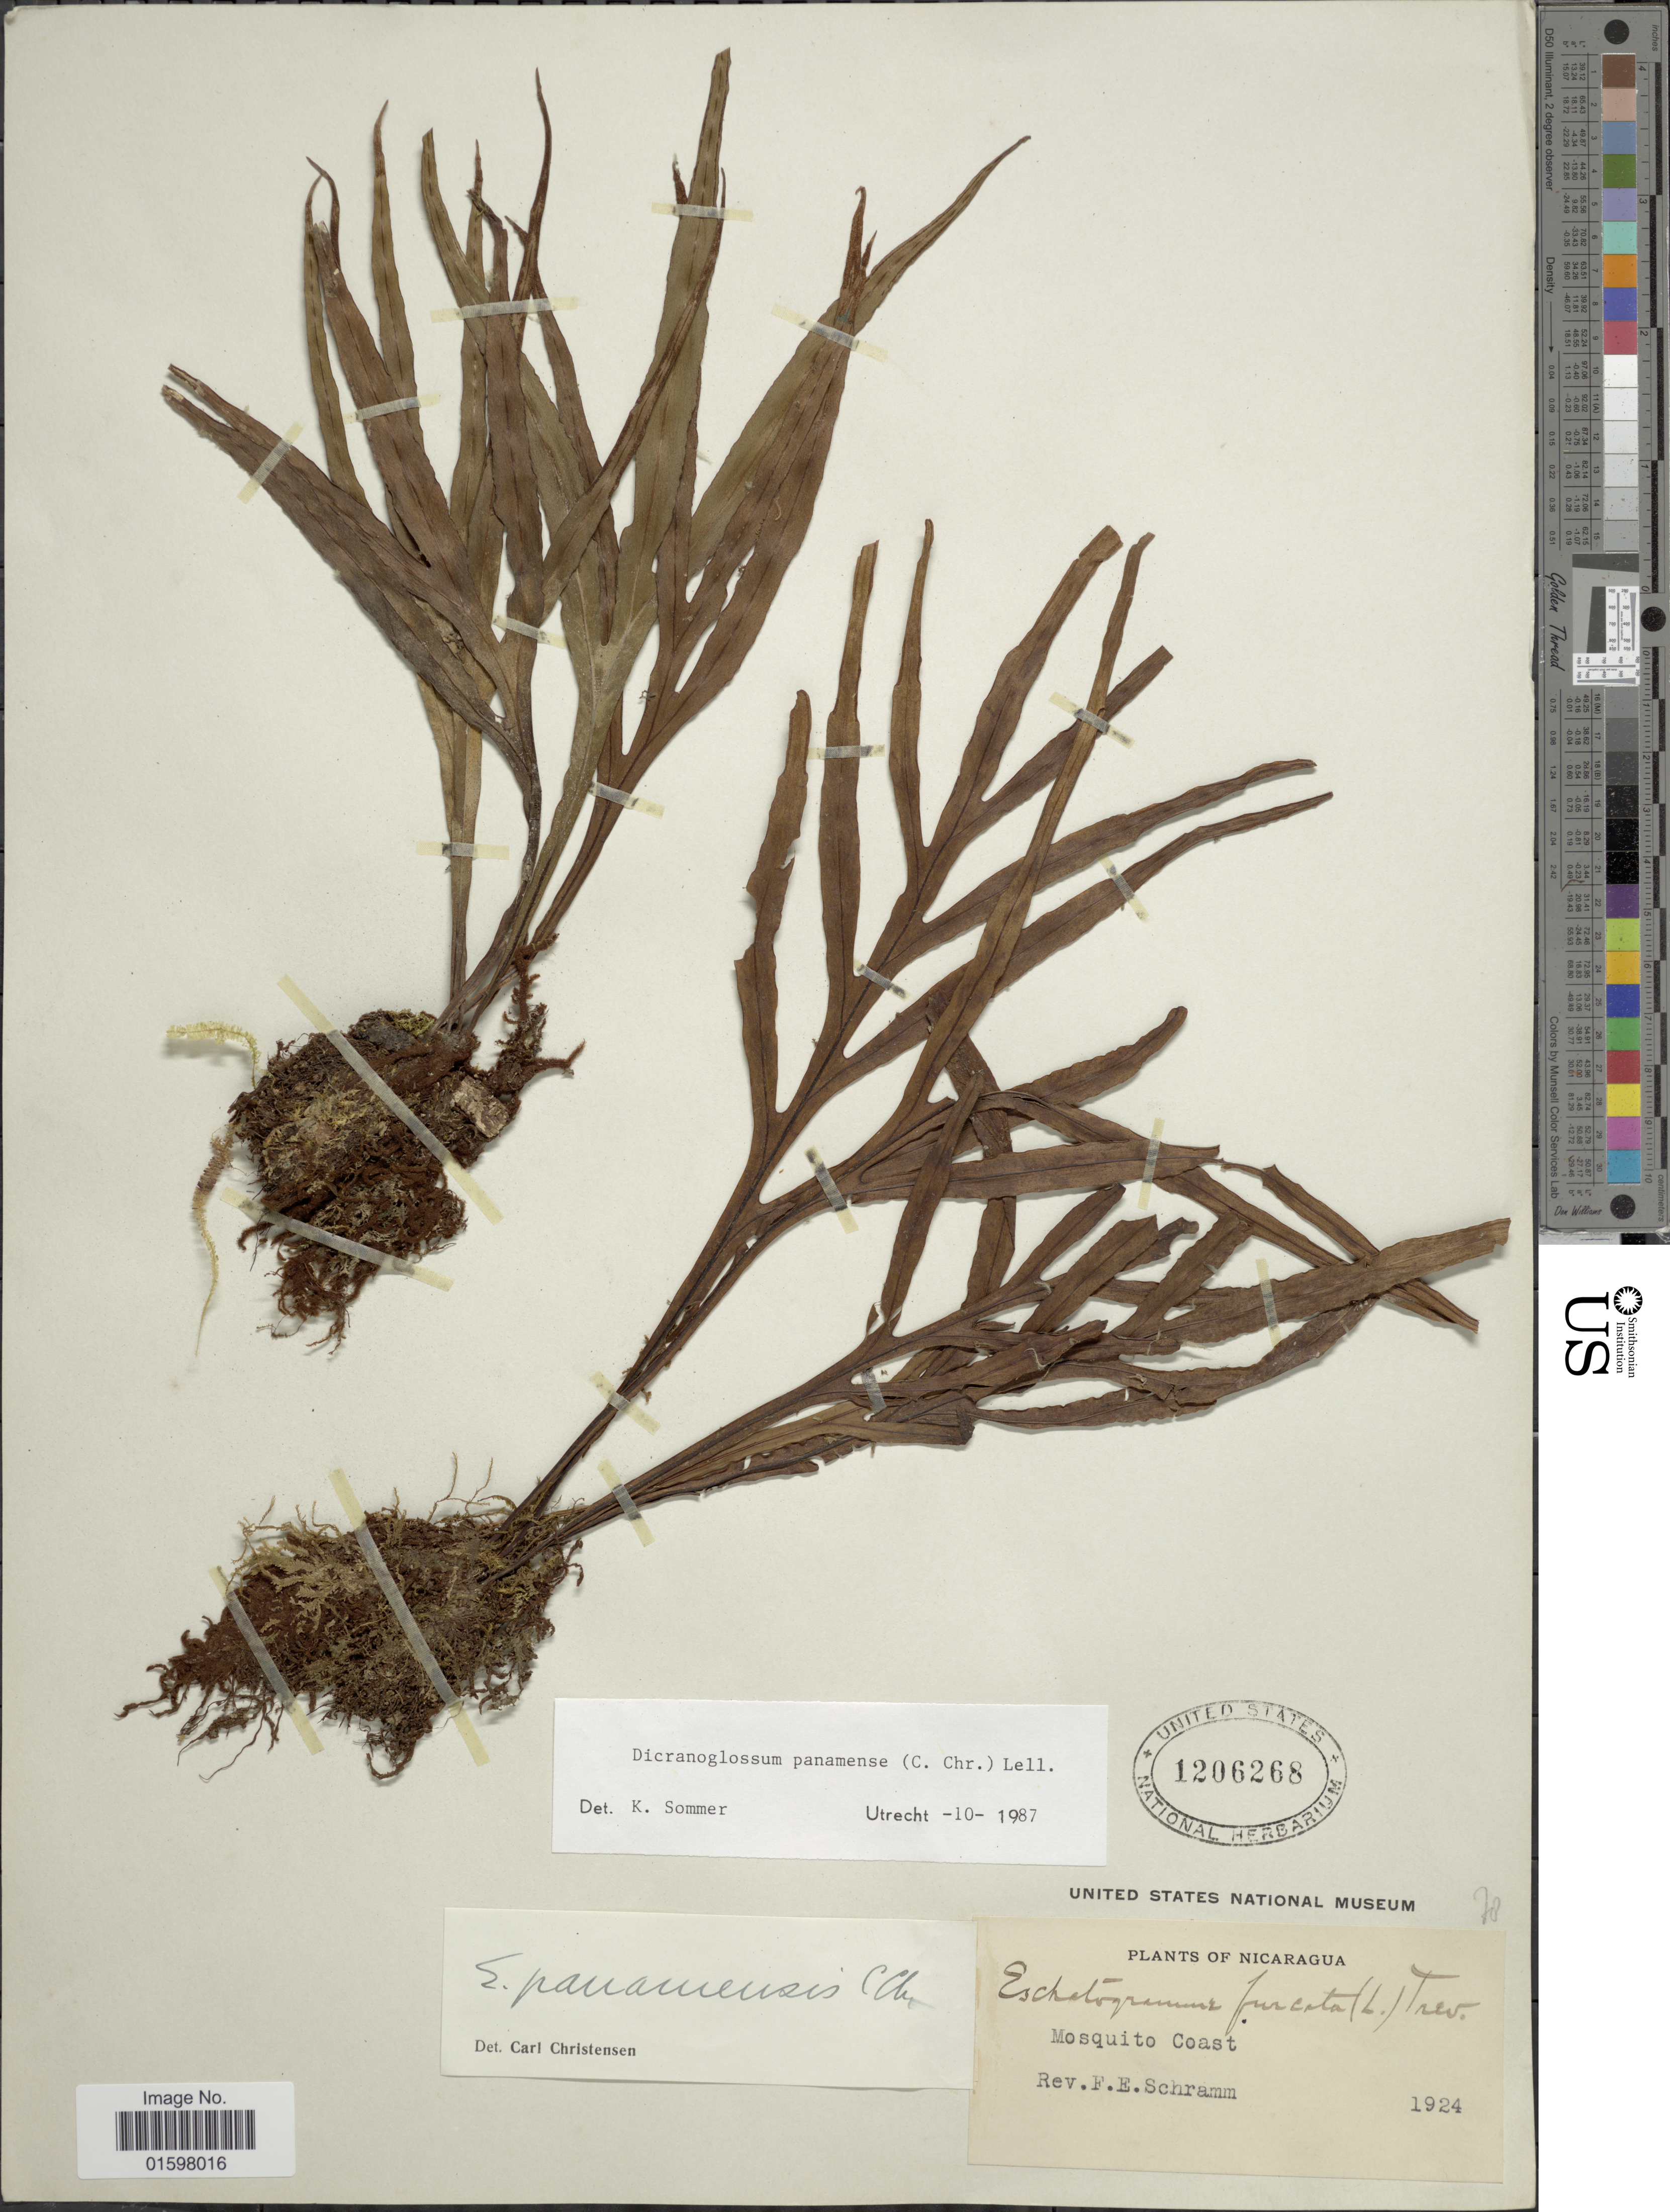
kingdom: Plantae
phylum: Tracheophyta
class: Polypodiopsida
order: Polypodiales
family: Polypodiaceae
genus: Pleopeltis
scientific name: Pleopeltis panamensis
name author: (Weath.) Pic. Serm.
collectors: F. E. Schramm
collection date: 1924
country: Nicaragua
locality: Mosquito Coast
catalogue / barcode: US 1206268